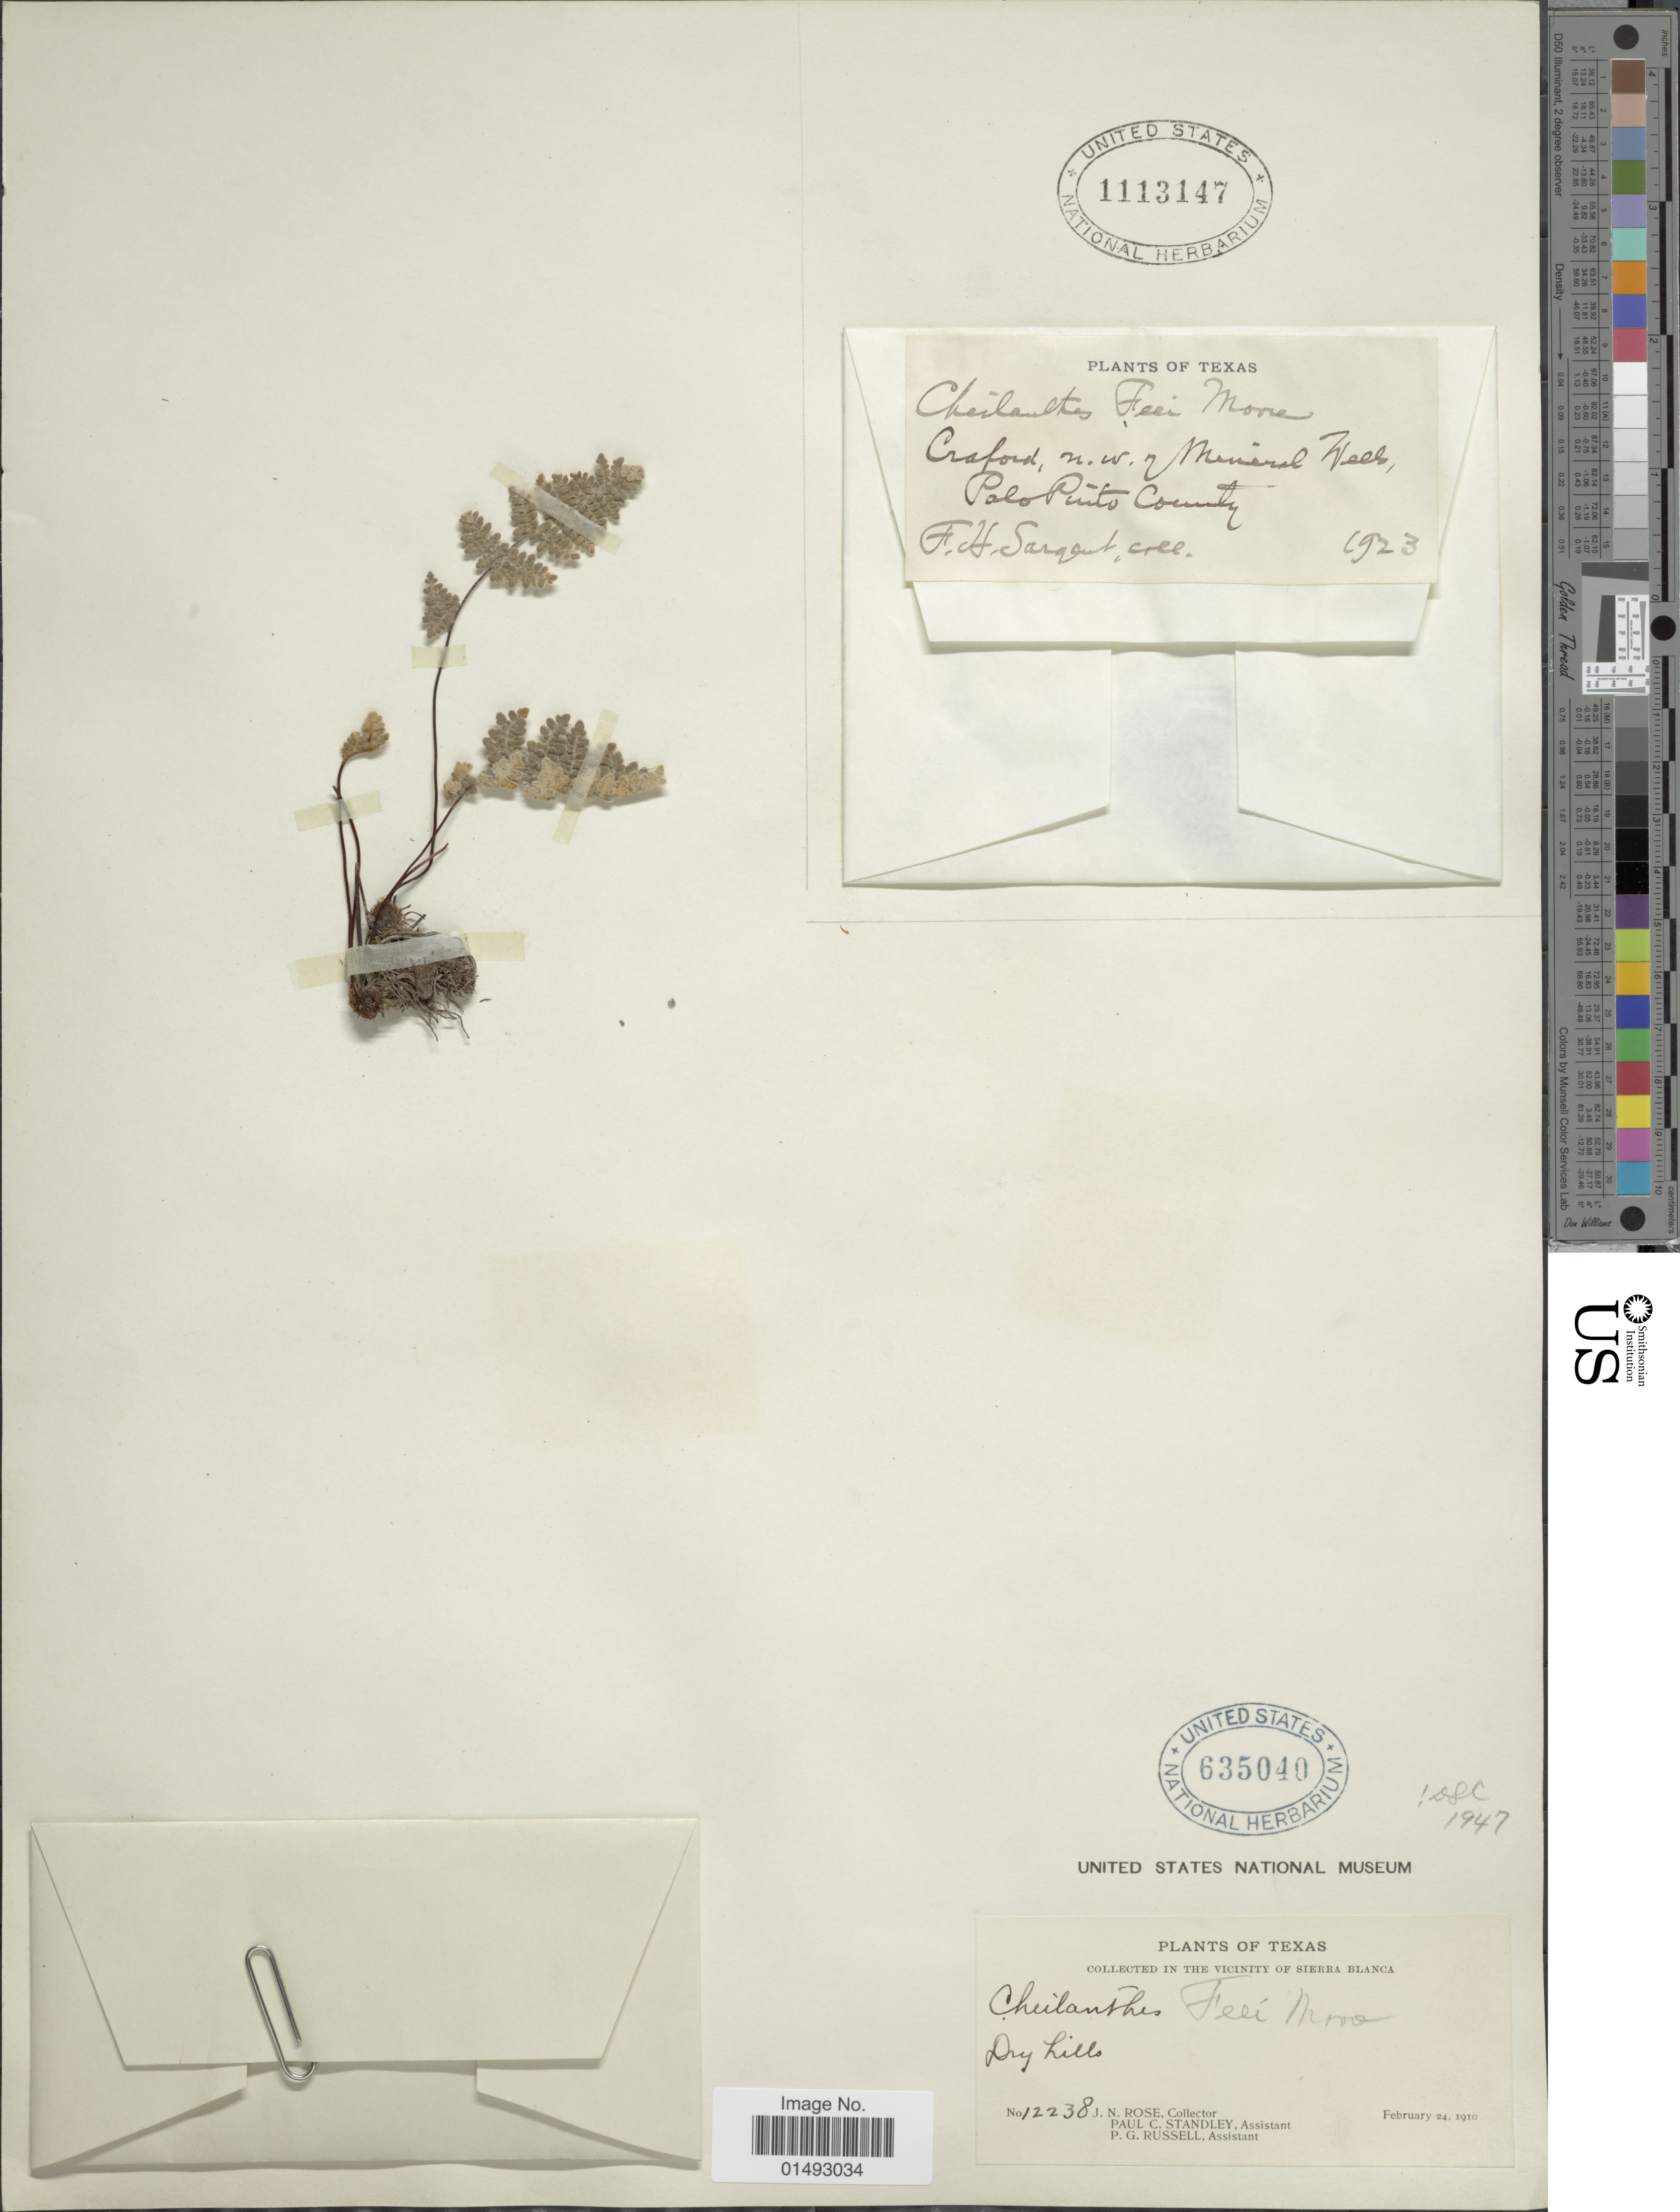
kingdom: Plantae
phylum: Tracheophyta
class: Polypodiopsida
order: Polypodiales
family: Pteridaceae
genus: Myriopteris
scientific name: Myriopteris gracilis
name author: Fée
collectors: J. N. Rose, P. C. Standley & P. G. Russell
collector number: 12238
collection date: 1910-02-24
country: United States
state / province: Texas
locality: In the vicinity of Sierra Blanca, dry hills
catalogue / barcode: US 635040